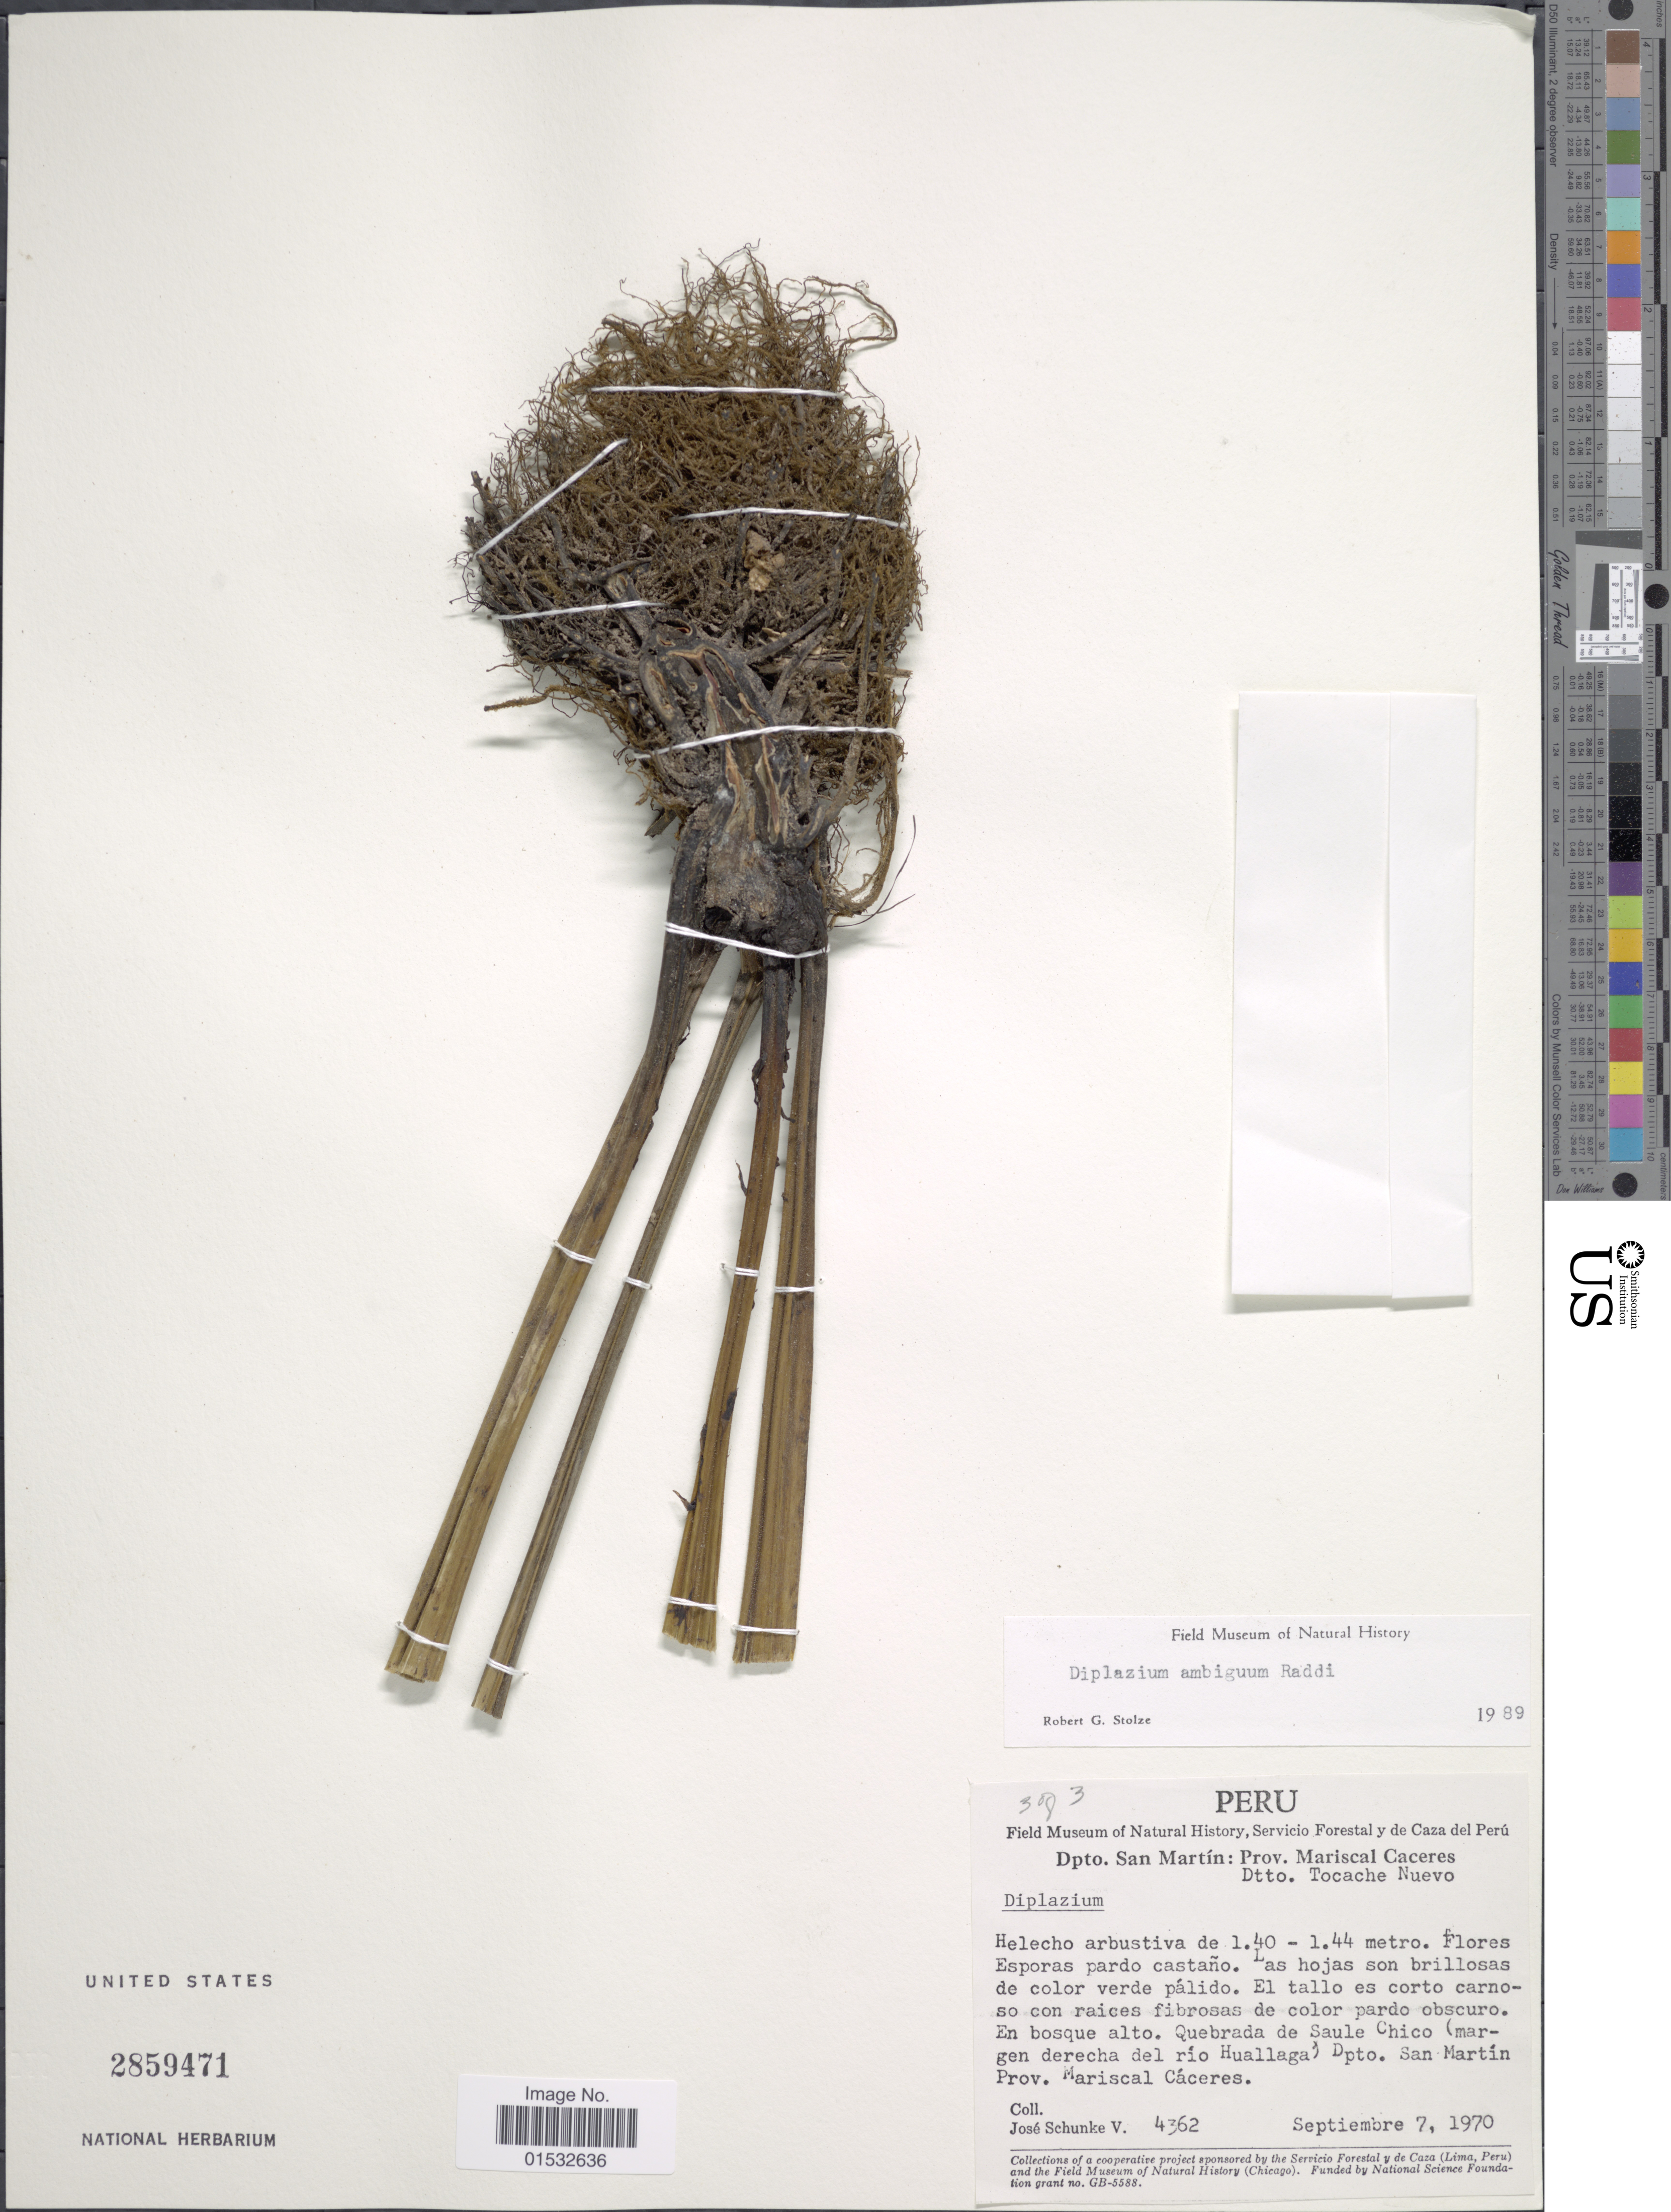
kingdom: Plantae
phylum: Tracheophyta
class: Polypodiopsida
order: Polypodiales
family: Athyriaceae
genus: Diplazium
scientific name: Diplazium ambiguum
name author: Raddi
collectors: J. Schunke Vigo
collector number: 4362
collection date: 1970-09-07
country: Peru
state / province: San Martín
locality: Prov. Mariscal Caceres. Dtto. Tocache Nuevo. Quebrada de Saule Chico (margen derecha del río Huallaga)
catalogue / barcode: US 2859471